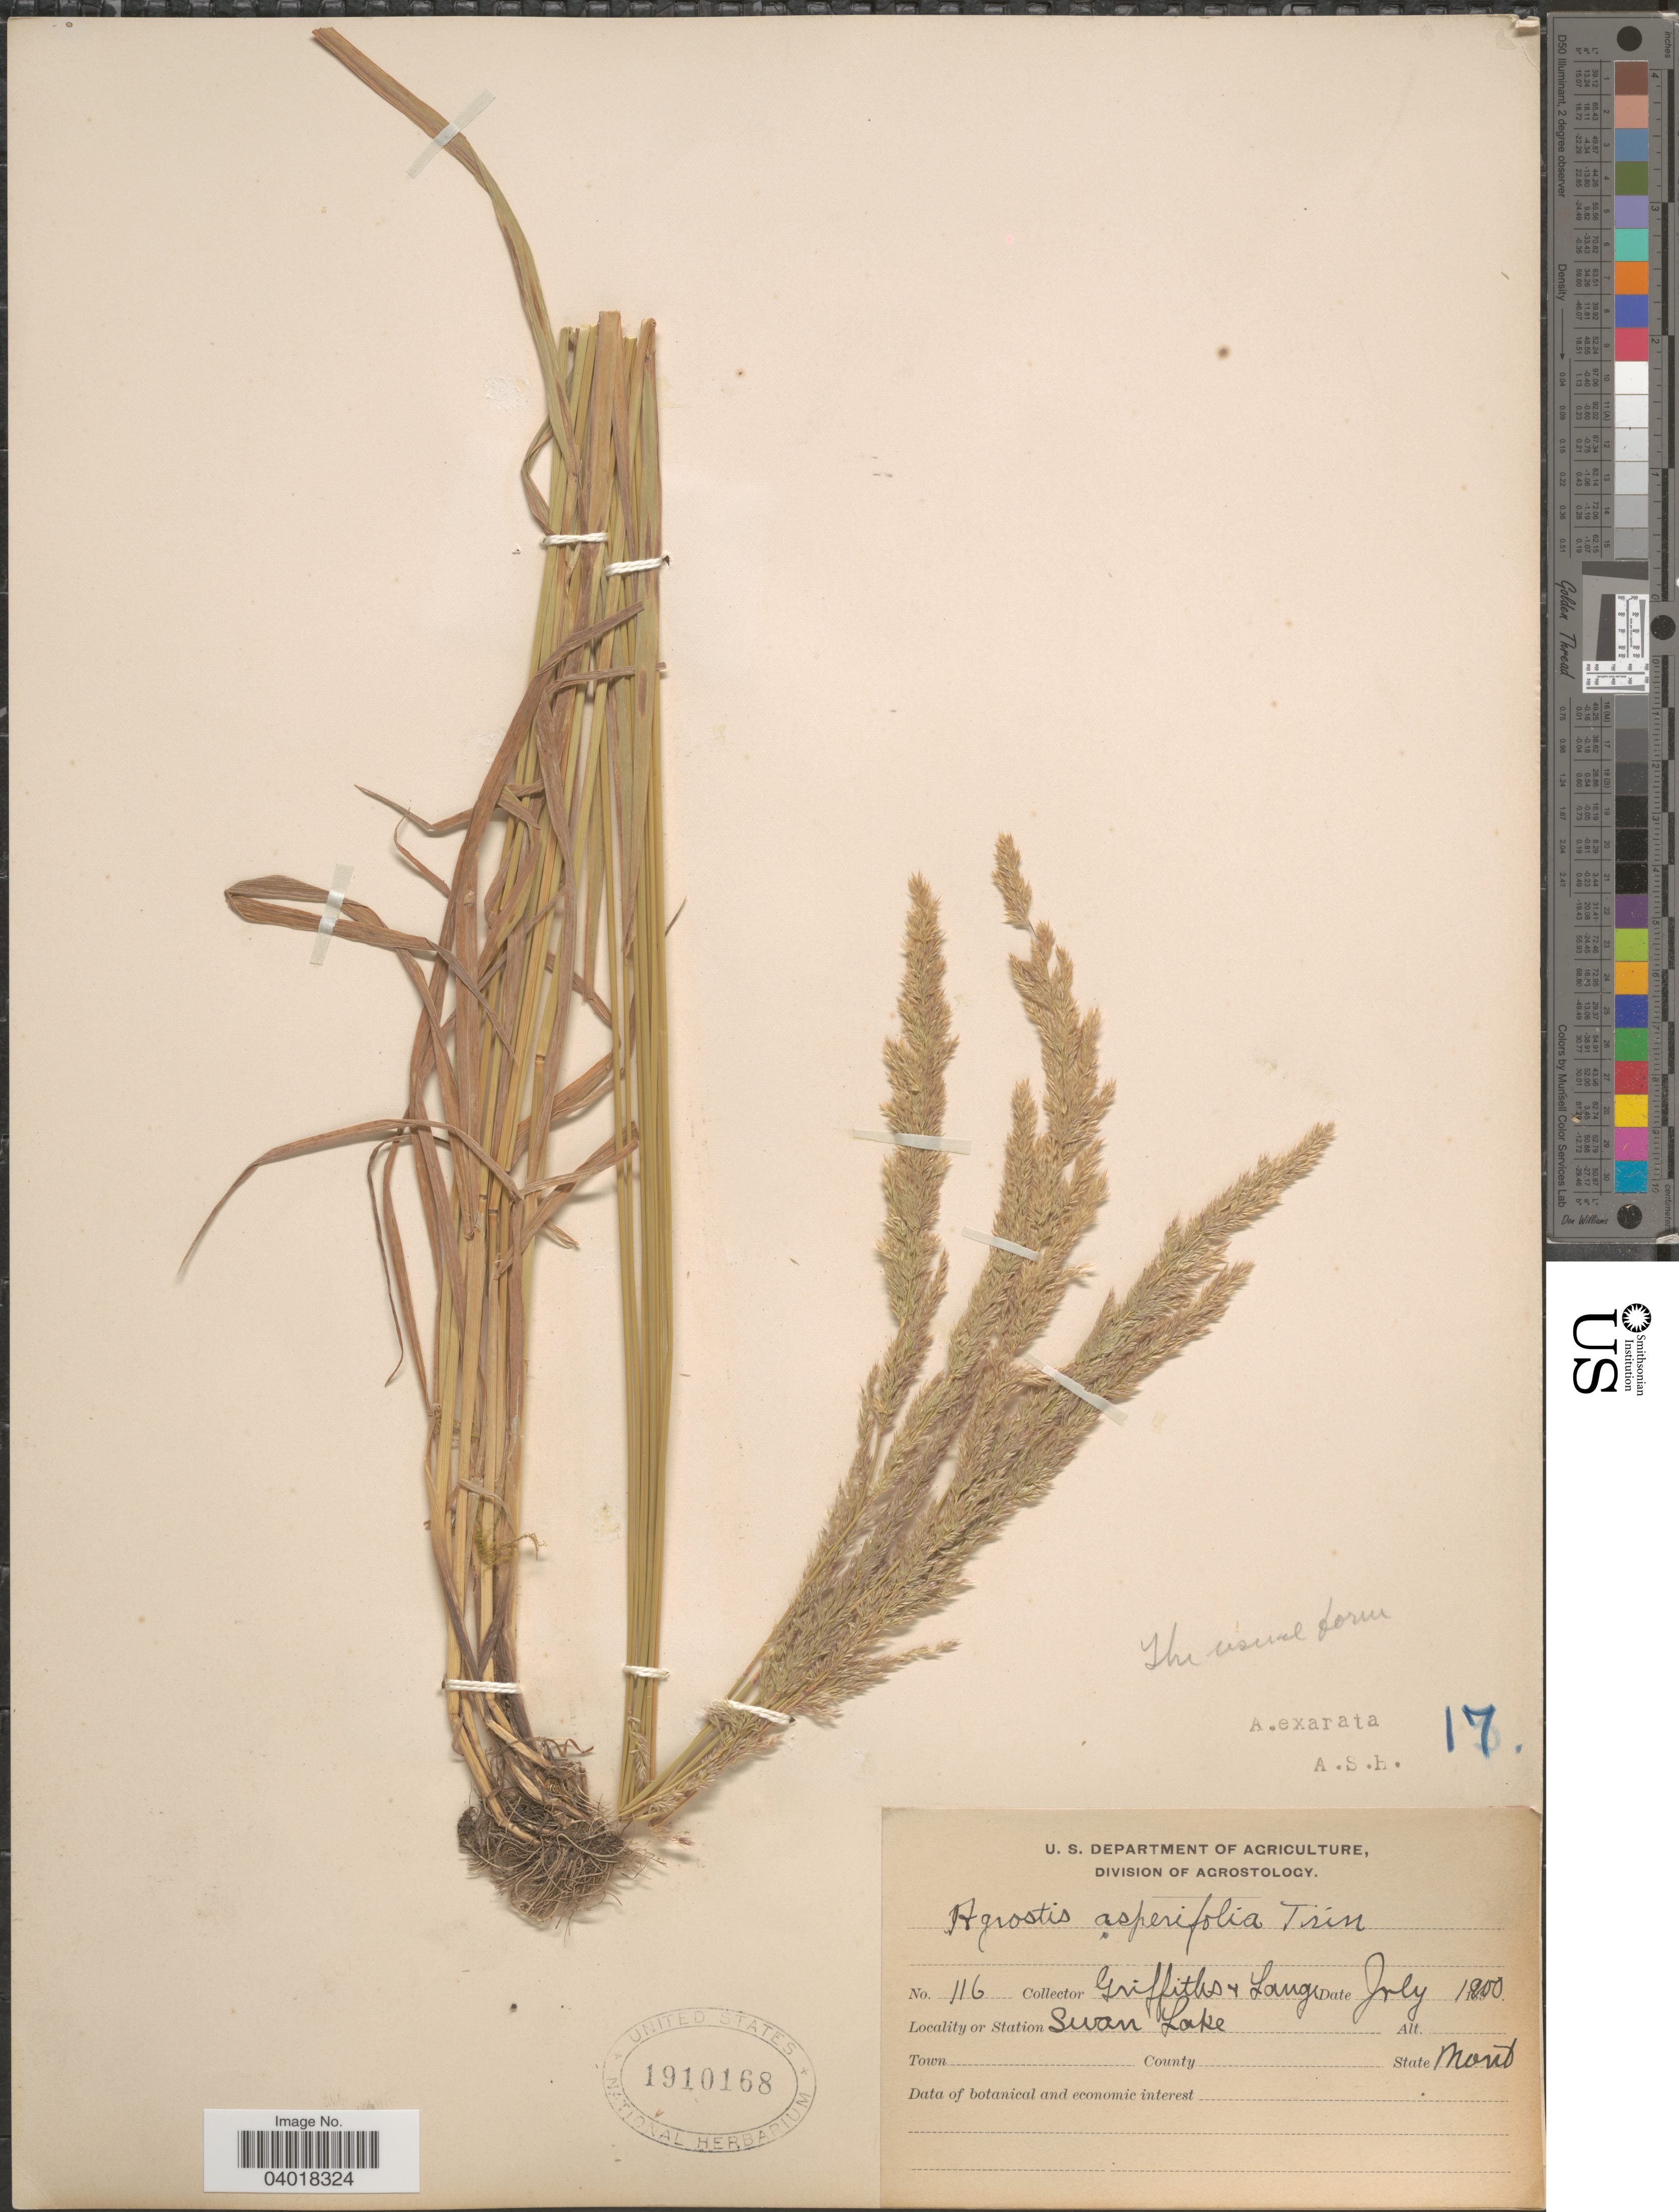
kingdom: Plantae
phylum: Tracheophyta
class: Liliopsida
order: Poales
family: Poaceae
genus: Agrostis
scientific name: Agrostis exarata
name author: Trin.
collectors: -- Griffiths & -- Lange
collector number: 116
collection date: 1900-07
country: United States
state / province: Montana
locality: Station Swan Lake.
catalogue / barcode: US 1910168